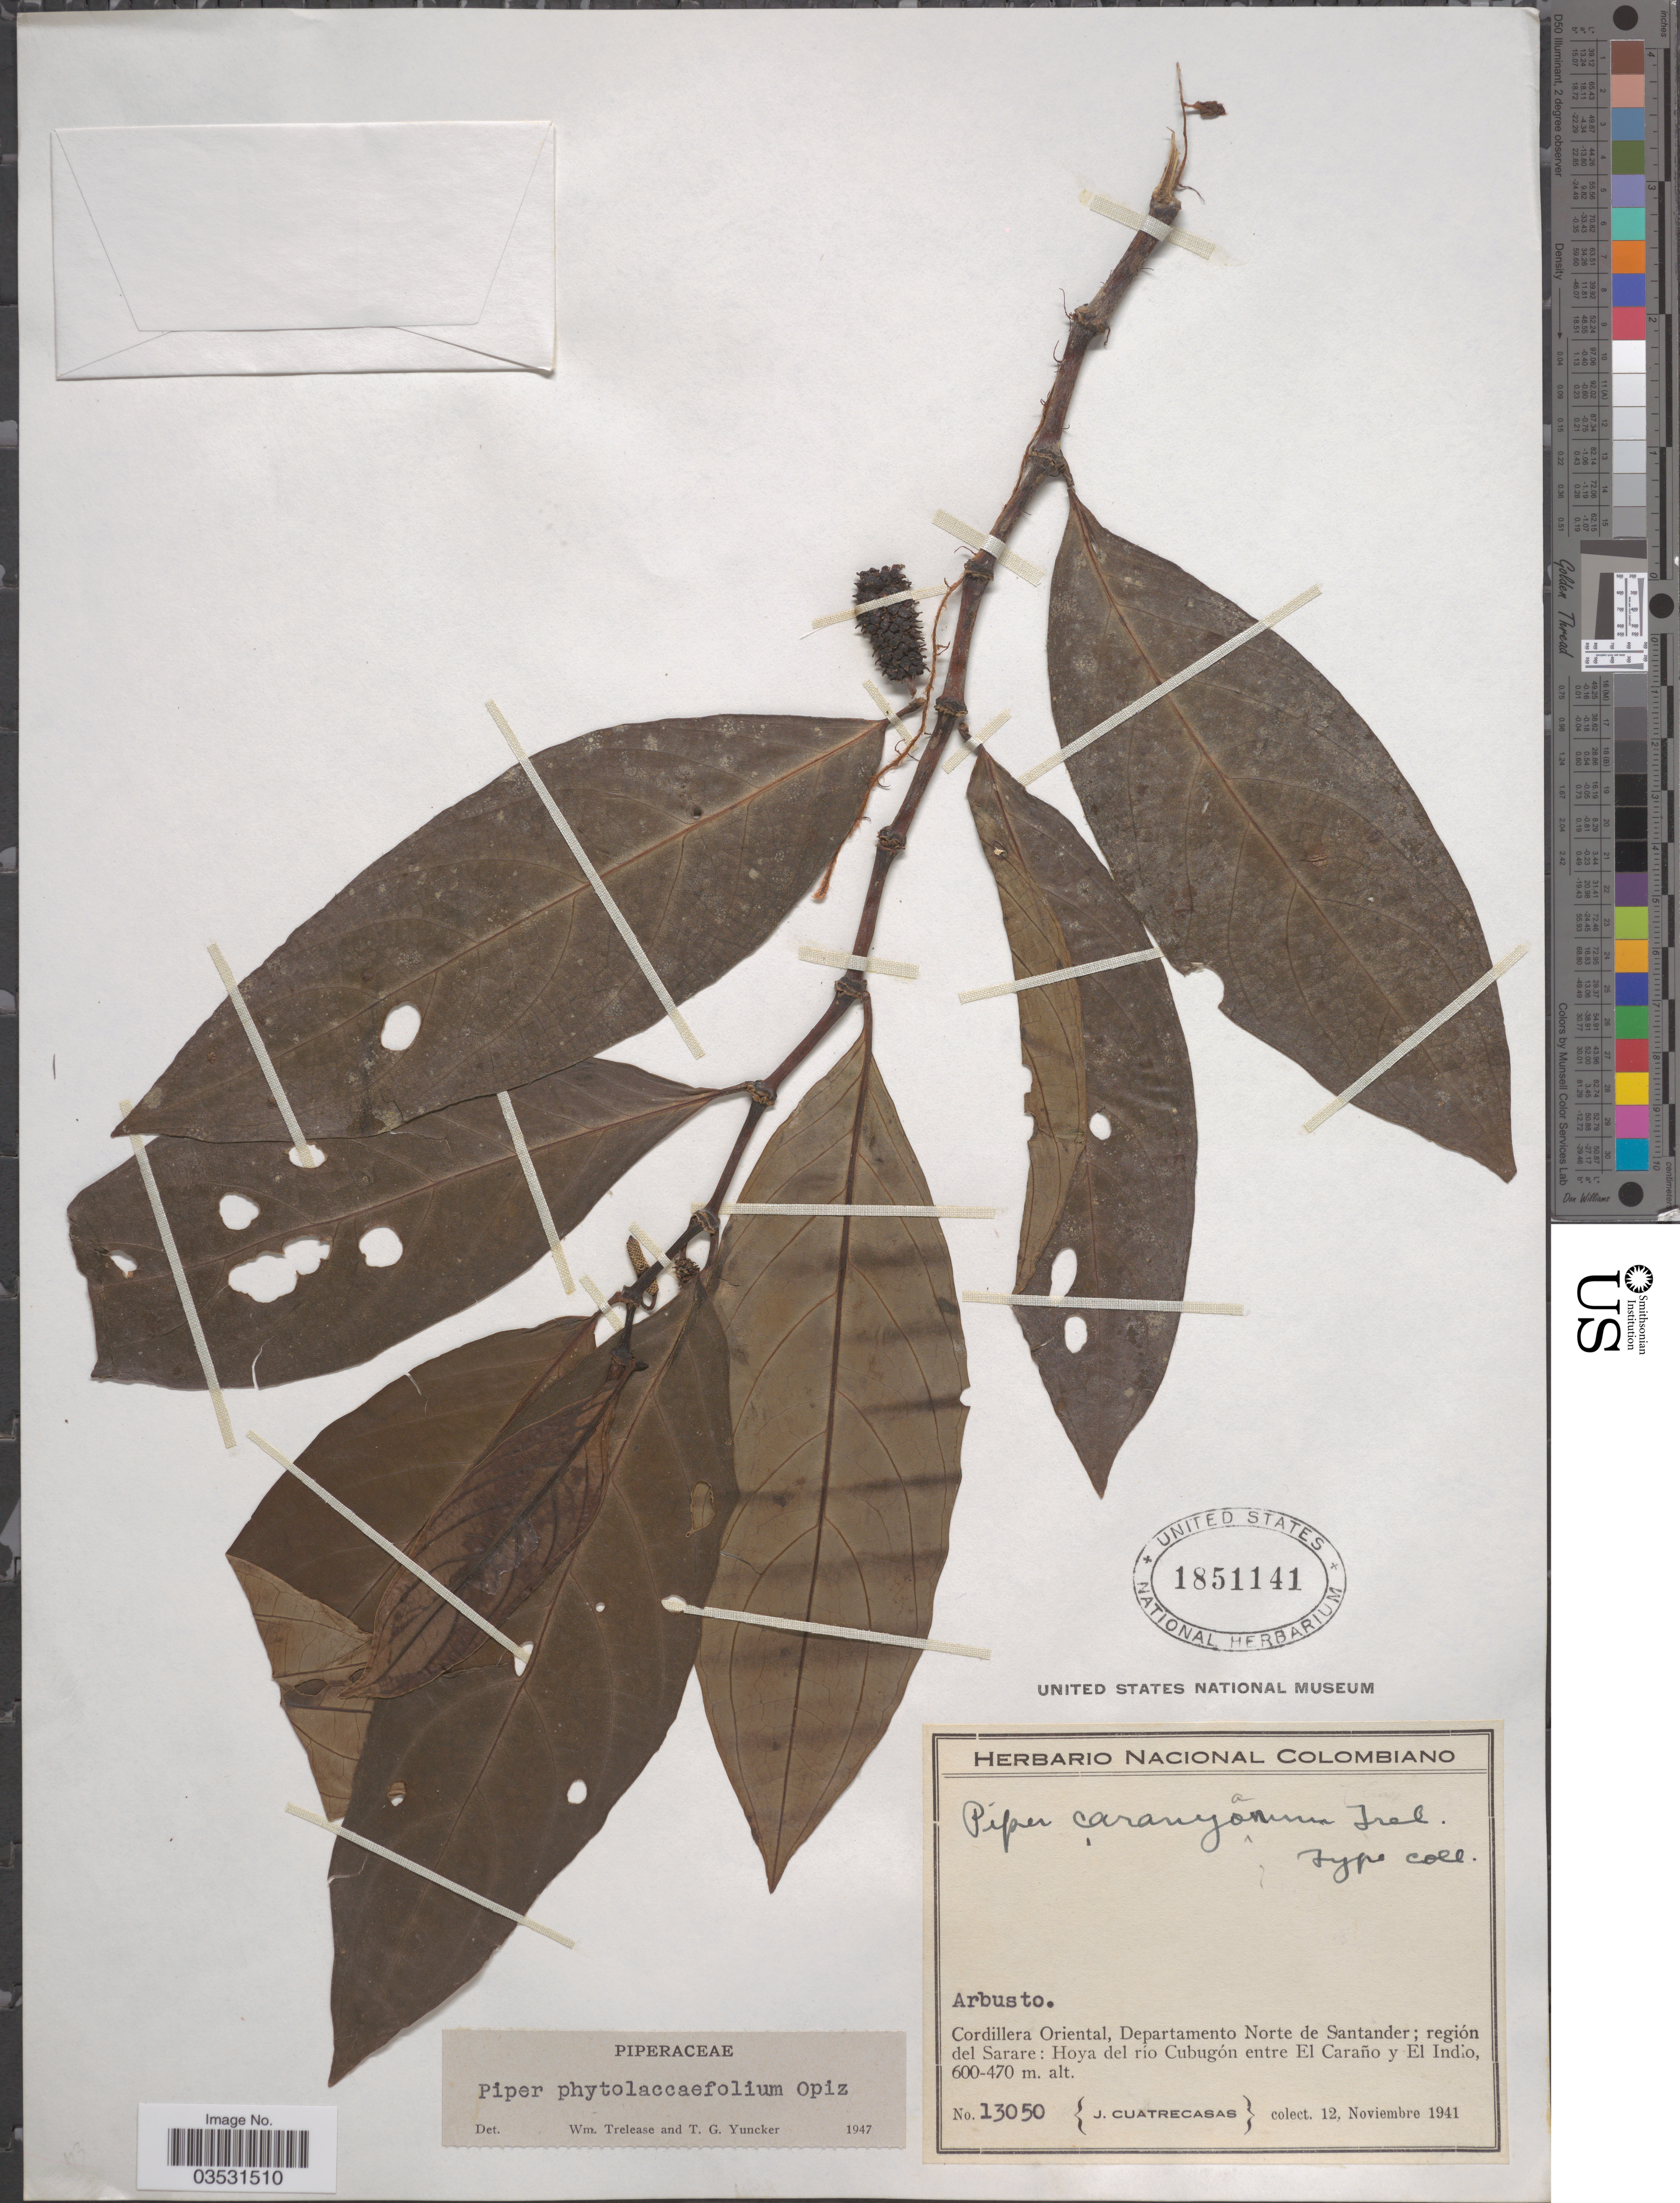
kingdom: Plantae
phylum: Tracheophyta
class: Magnoliopsida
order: Piperales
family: Piperaceae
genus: Piper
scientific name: Piper phytolaccifolium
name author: Opiz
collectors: J. Cuatrecasas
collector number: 13050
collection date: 1941-11-12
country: Colombia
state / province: Norte de Santander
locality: Cordillera Oriental, Departamento Norte de Santander; región del Sarare: Hoya del río Cubugón entre El Caraño y El Indio.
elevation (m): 470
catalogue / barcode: US 1851141